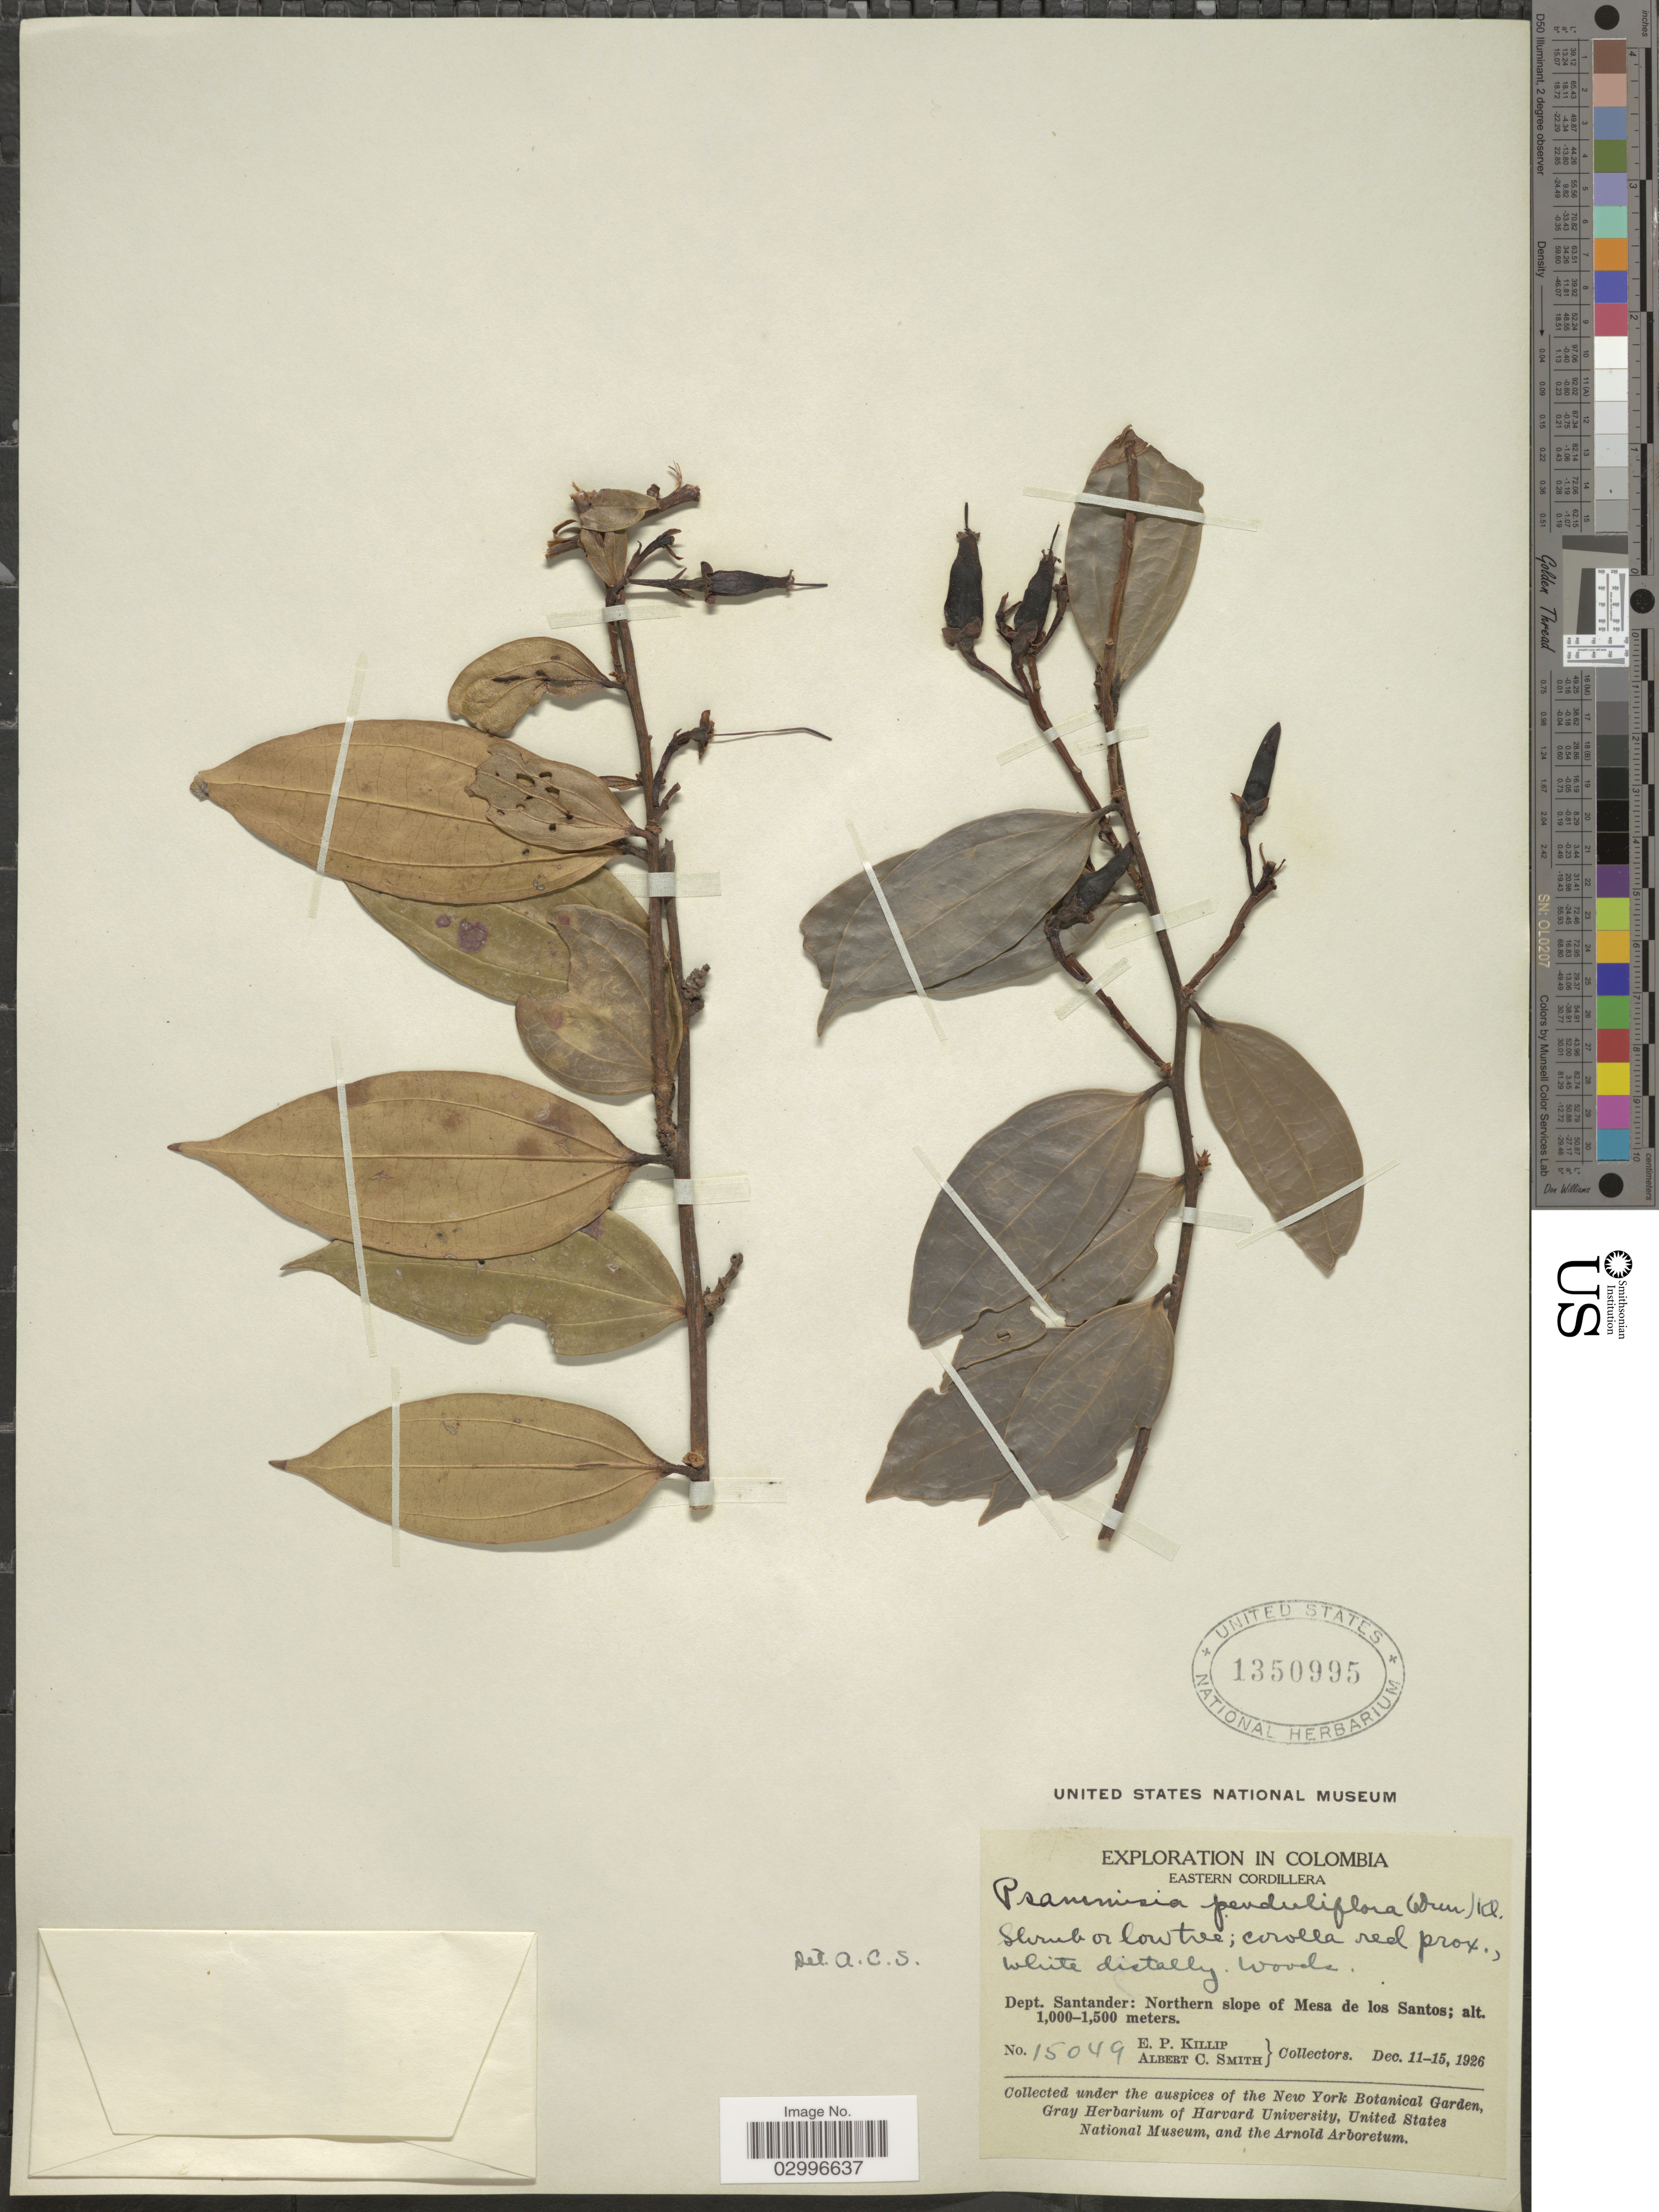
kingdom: Plantae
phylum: Tracheophyta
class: Magnoliopsida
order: Ericales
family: Ericaceae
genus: Psammisia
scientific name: Psammisia penduliflora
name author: (Dunal) Klotzsch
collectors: E. P. Killip & A. C. Smith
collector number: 15049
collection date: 1926-12-11/1926-12-15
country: Colombia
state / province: Santander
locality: Eastern Cordillera. Dept. Santander: Northern slope of Mesa de los Santos.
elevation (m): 1000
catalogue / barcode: US 1350995